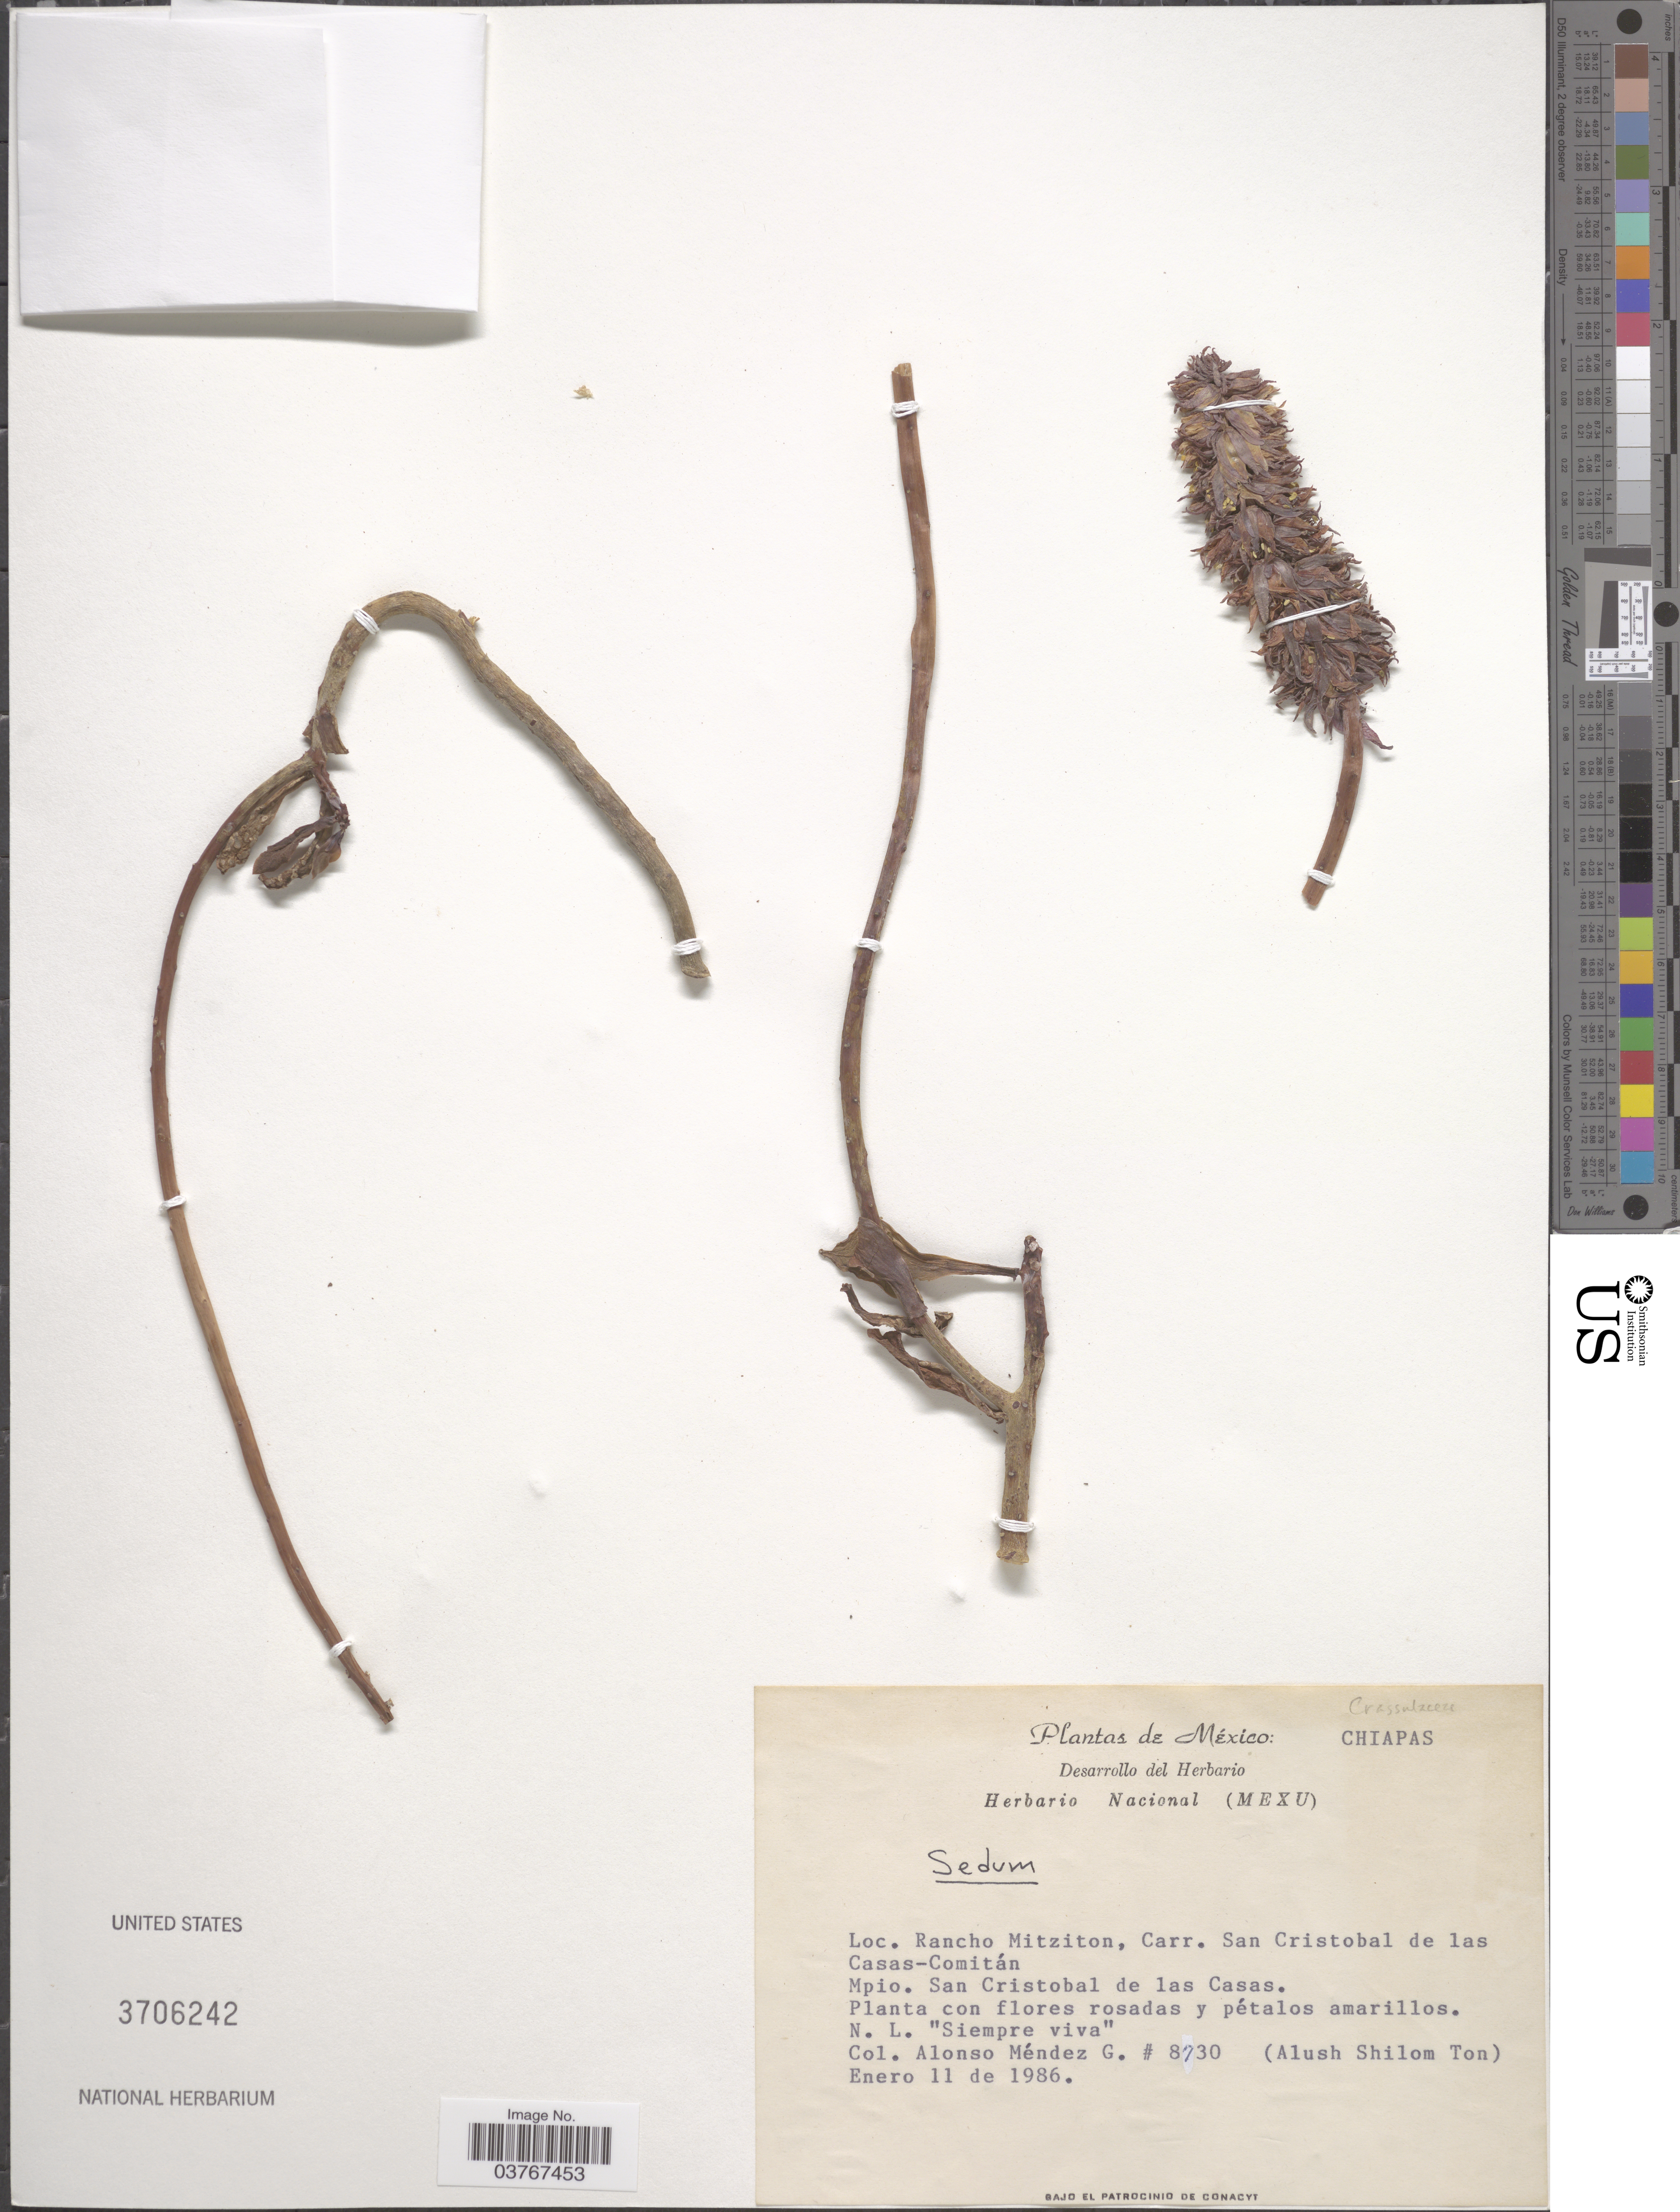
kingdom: Plantae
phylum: Tracheophyta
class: Magnoliopsida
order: Saxifragales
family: Crassulaceae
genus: Sedum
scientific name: Sedum sp.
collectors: A. Méndez G.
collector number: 8730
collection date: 1986-01-11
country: Mexico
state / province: Chiapas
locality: Rancho Mitziton, Carr. San Cristobal de las Casas-Comitán. Mpio. San Cristobal de las Casas.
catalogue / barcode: US 3706242